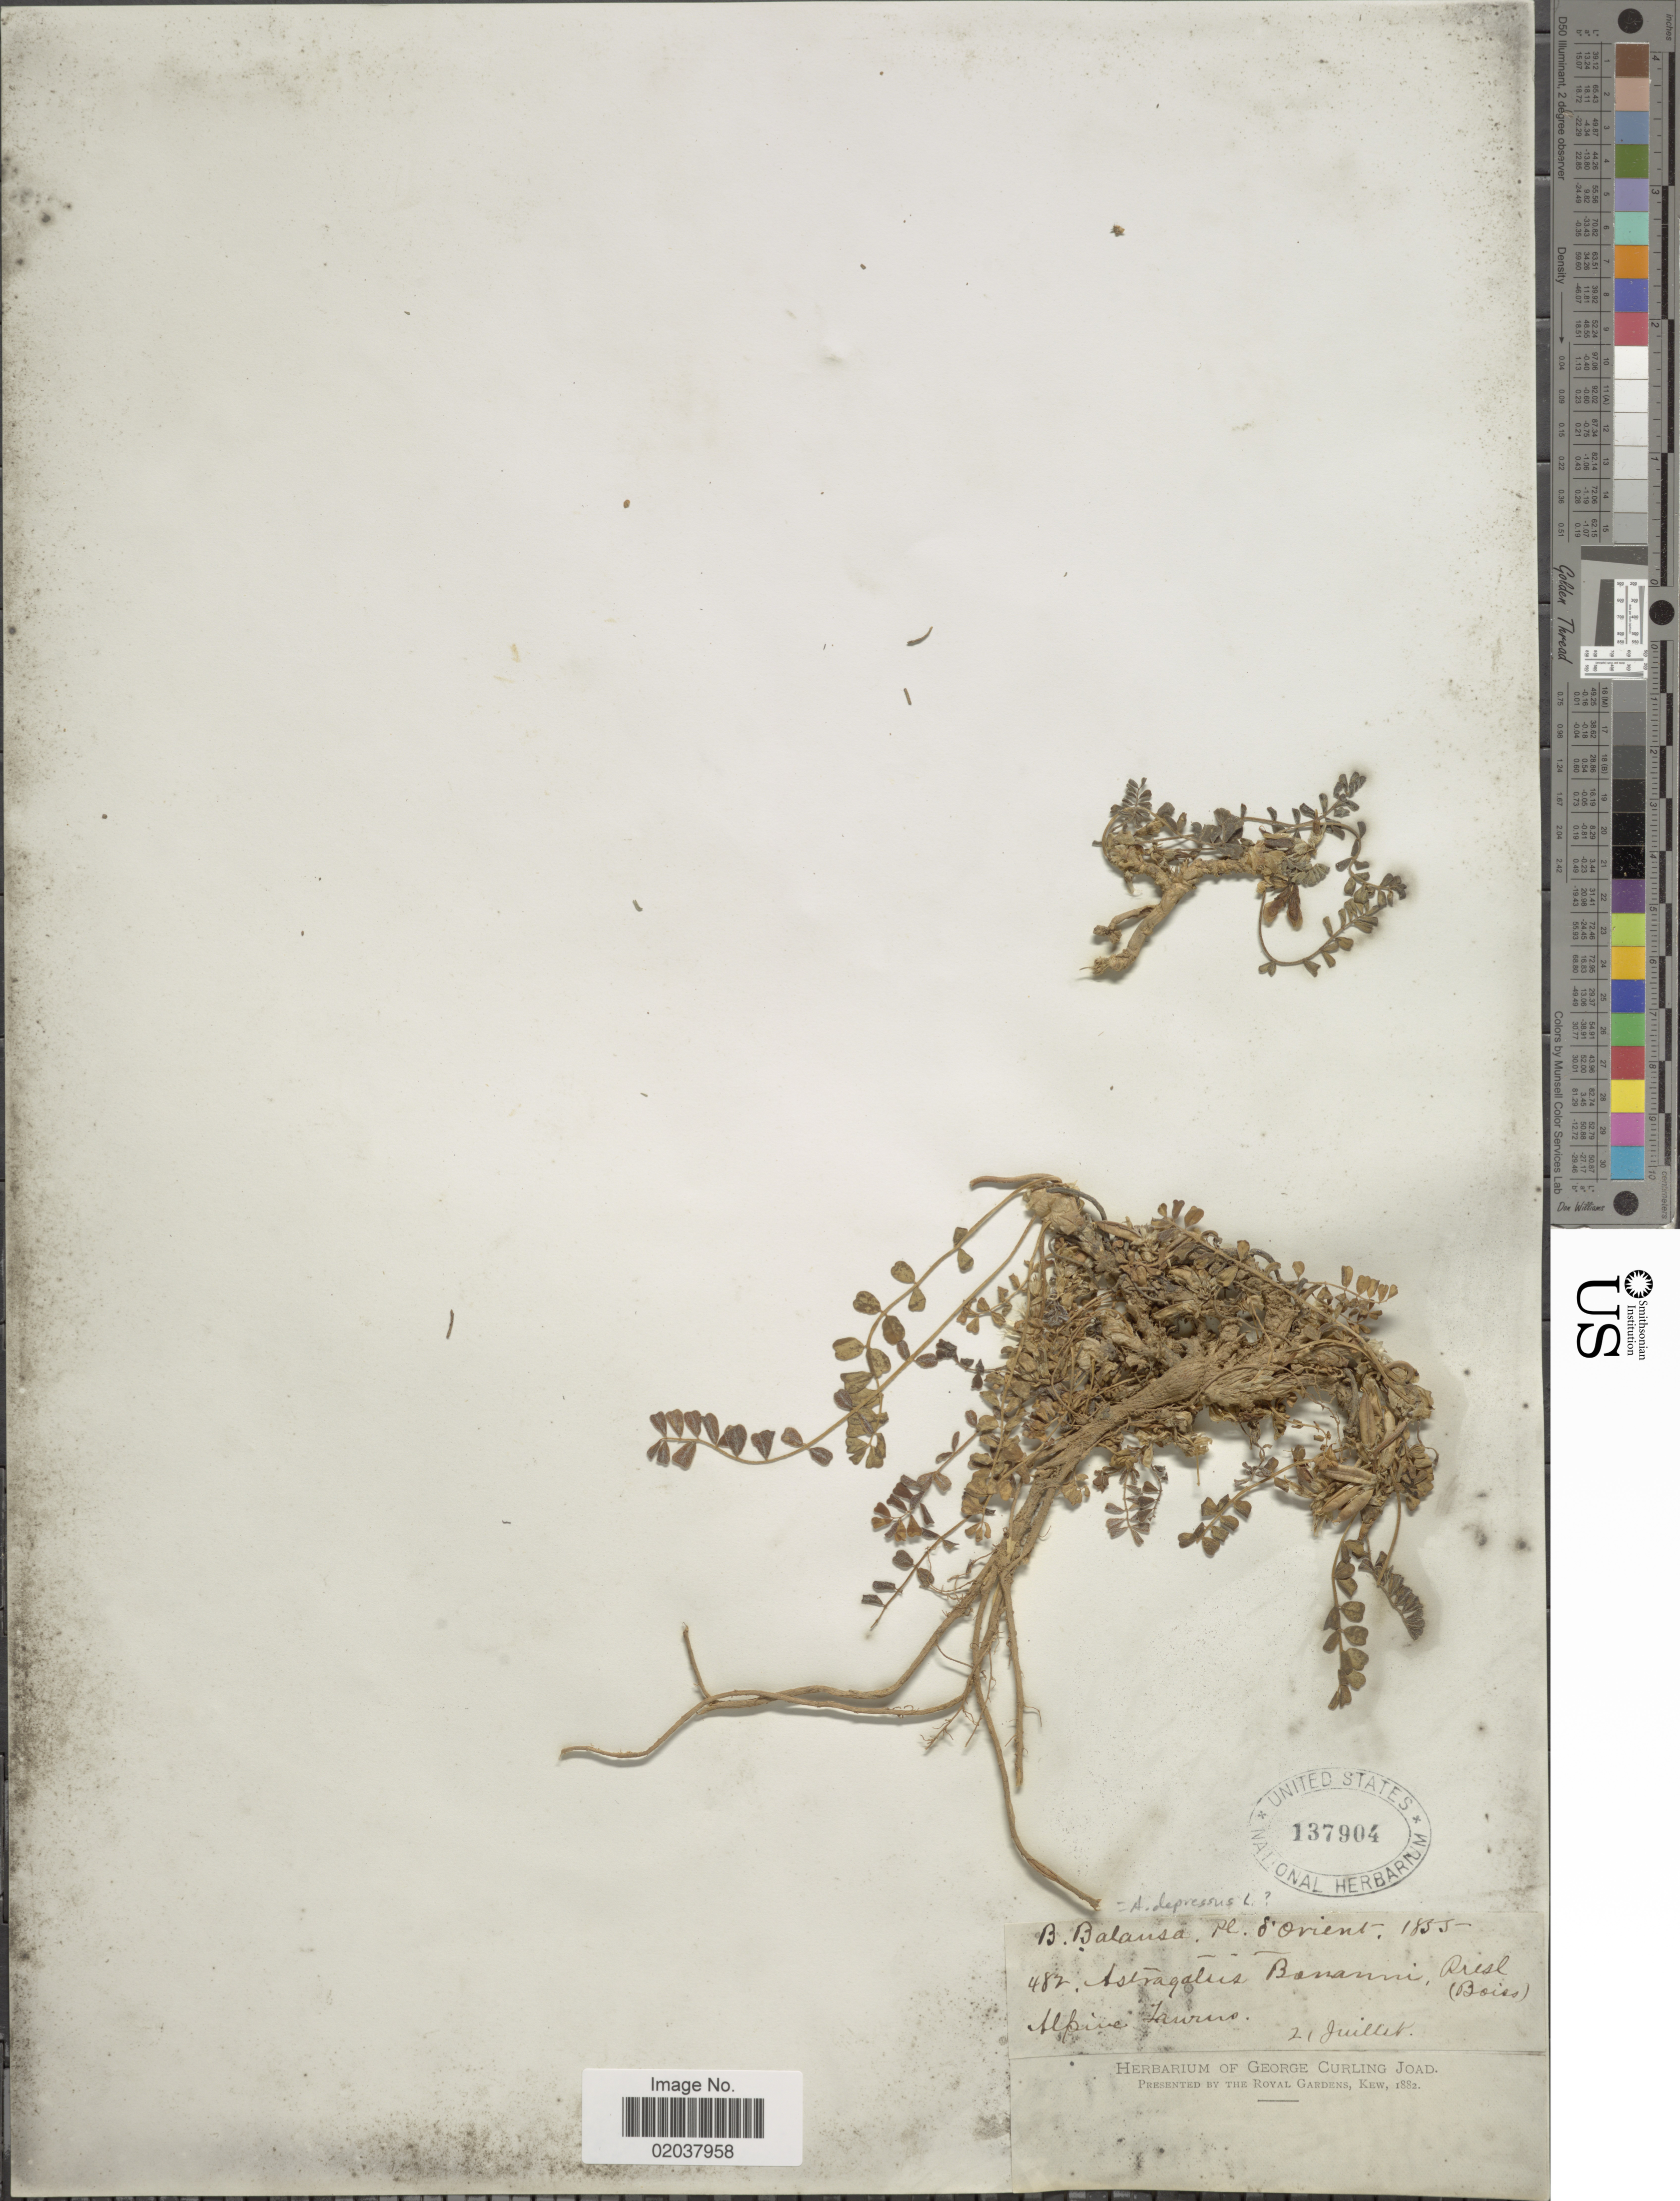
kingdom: Plantae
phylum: Tracheophyta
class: Magnoliopsida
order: Fabales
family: Fabaceae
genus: Astragalus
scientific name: Astragalus depressus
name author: L.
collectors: B. Balansa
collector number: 482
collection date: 1855-07-21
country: Turkey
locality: Pl. d'Orient. Alpine Taurus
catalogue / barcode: US 137904